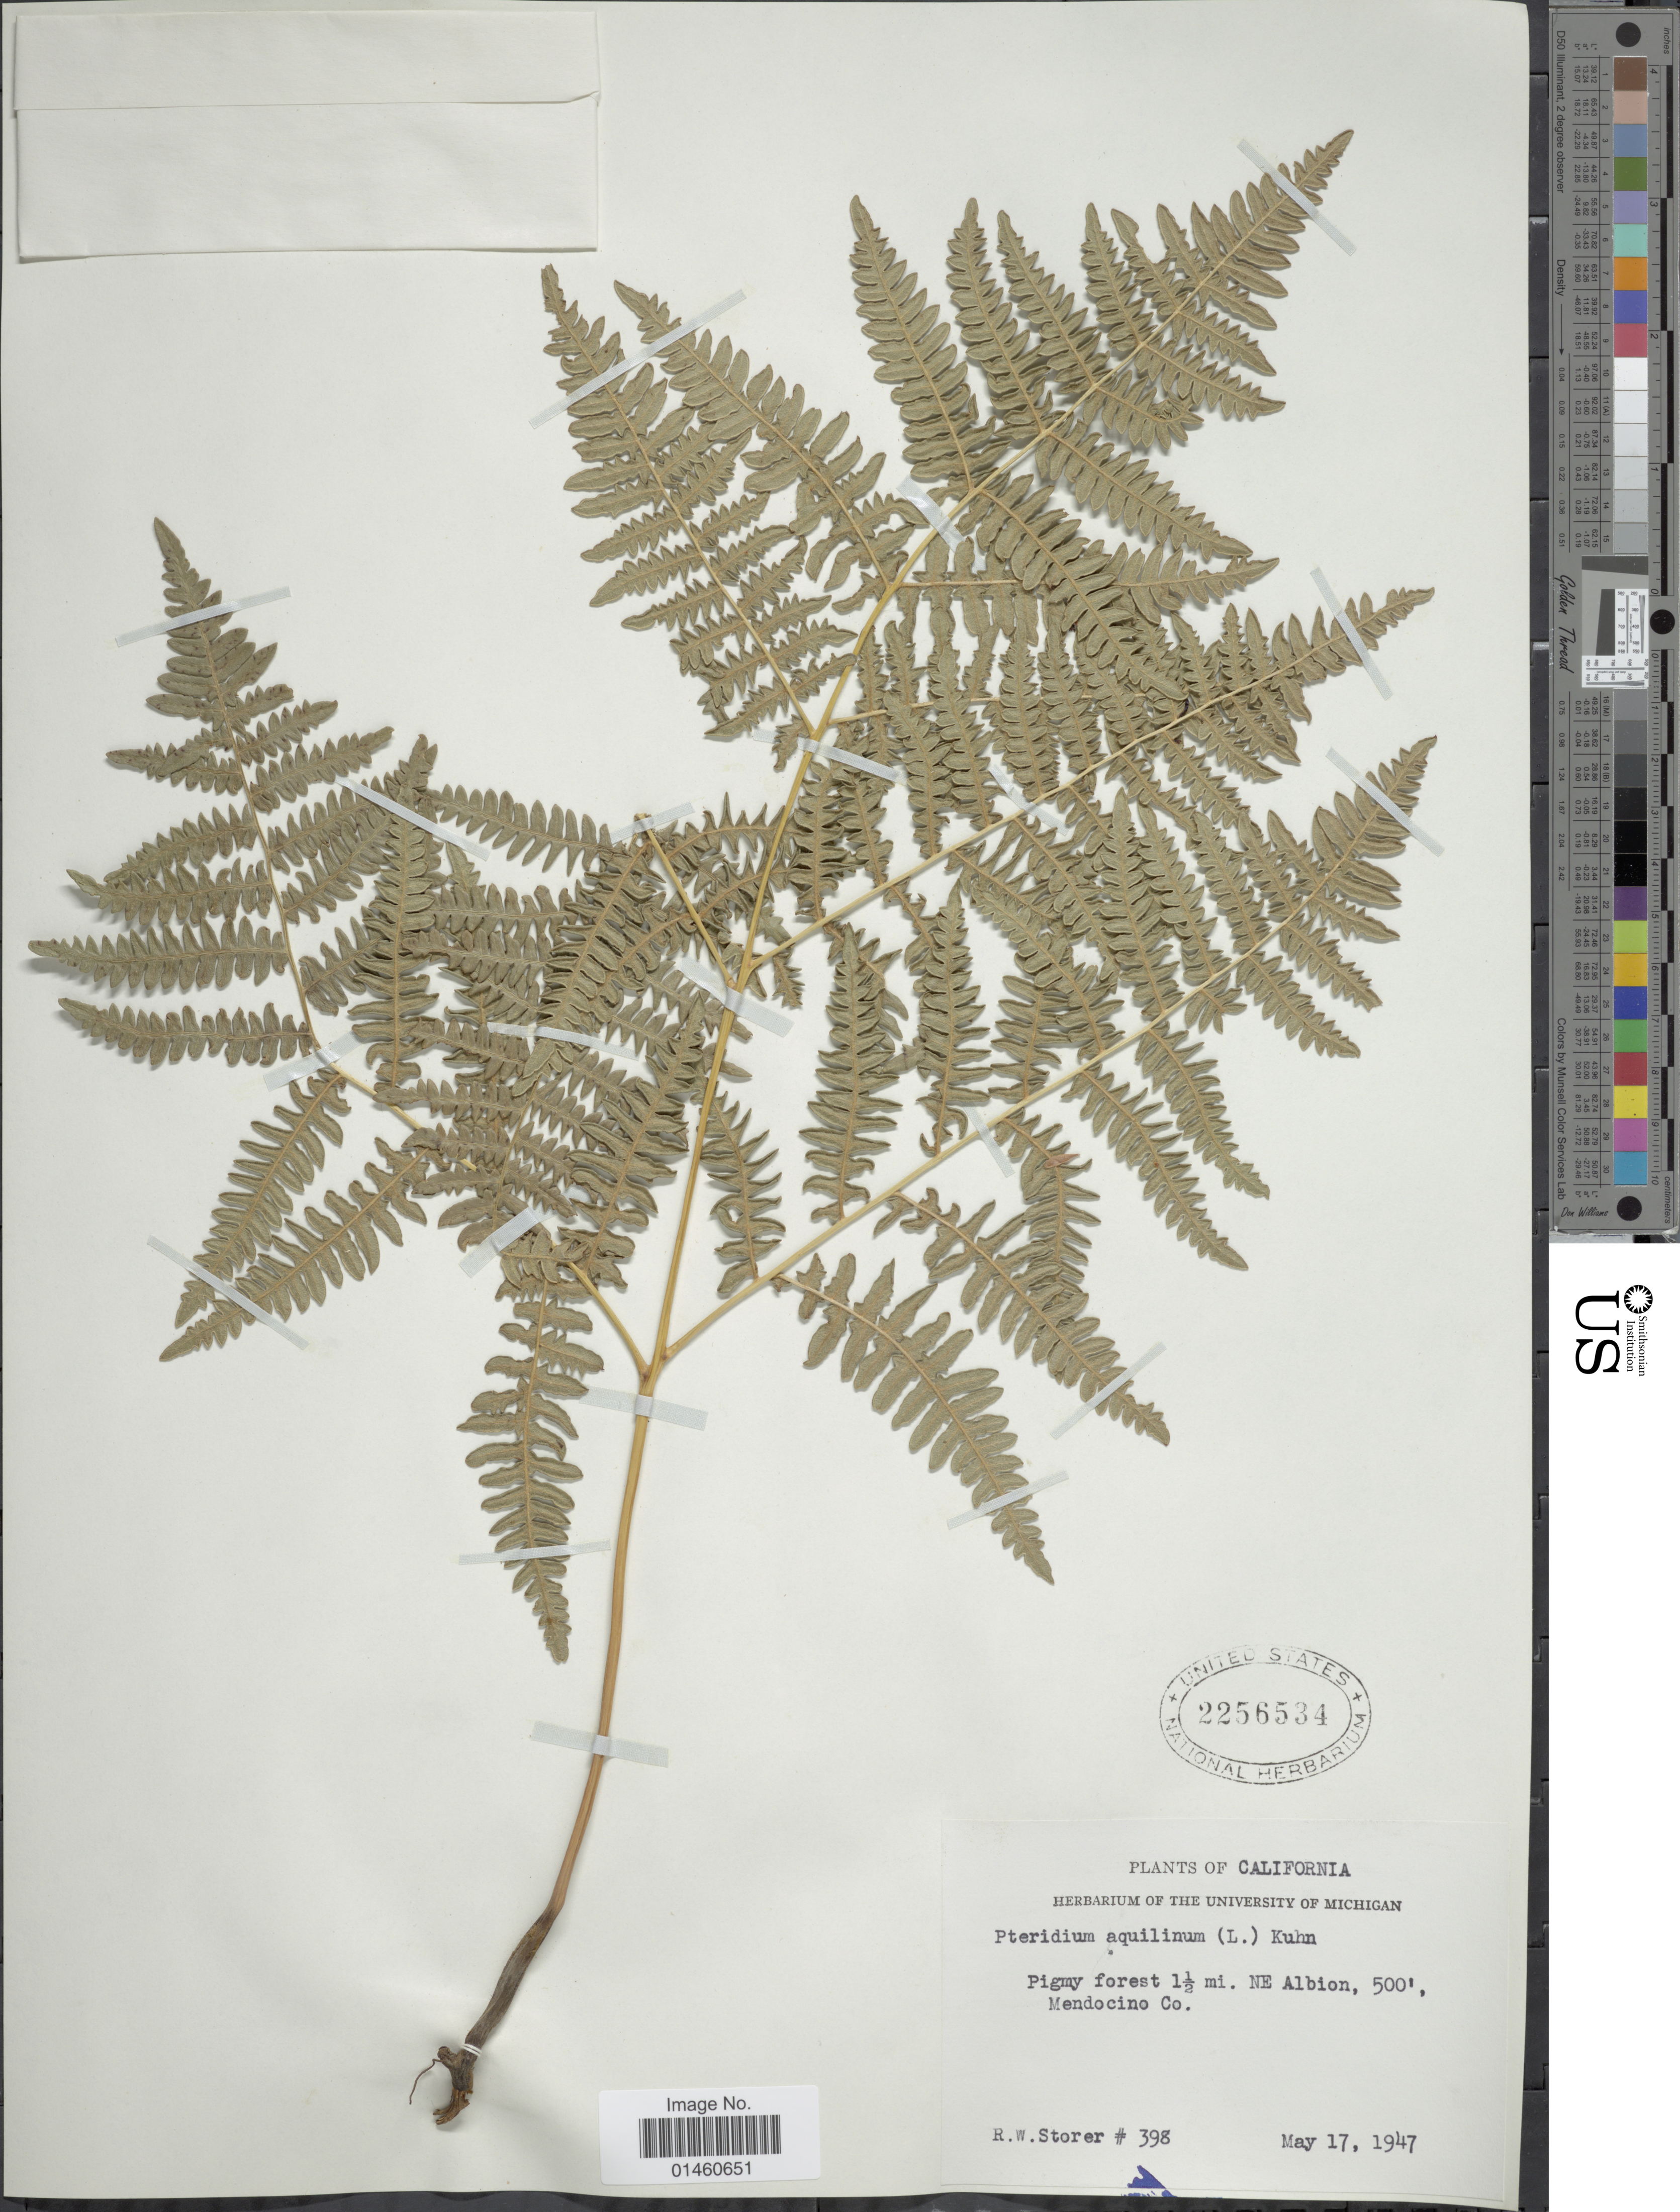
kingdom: Plantae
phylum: Tracheophyta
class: Polypodiopsida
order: Polypodiales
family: Dennstaedtiaceae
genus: Pteridium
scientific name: Pteridium pubescens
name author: (Underw.) Christenh.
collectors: R. Storer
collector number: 398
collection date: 1947-05-17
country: United States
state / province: California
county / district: Mendocino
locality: Pigmy forest 1 1/2 mi. NE Albion, Mendocino Co.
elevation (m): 152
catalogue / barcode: US 2256534